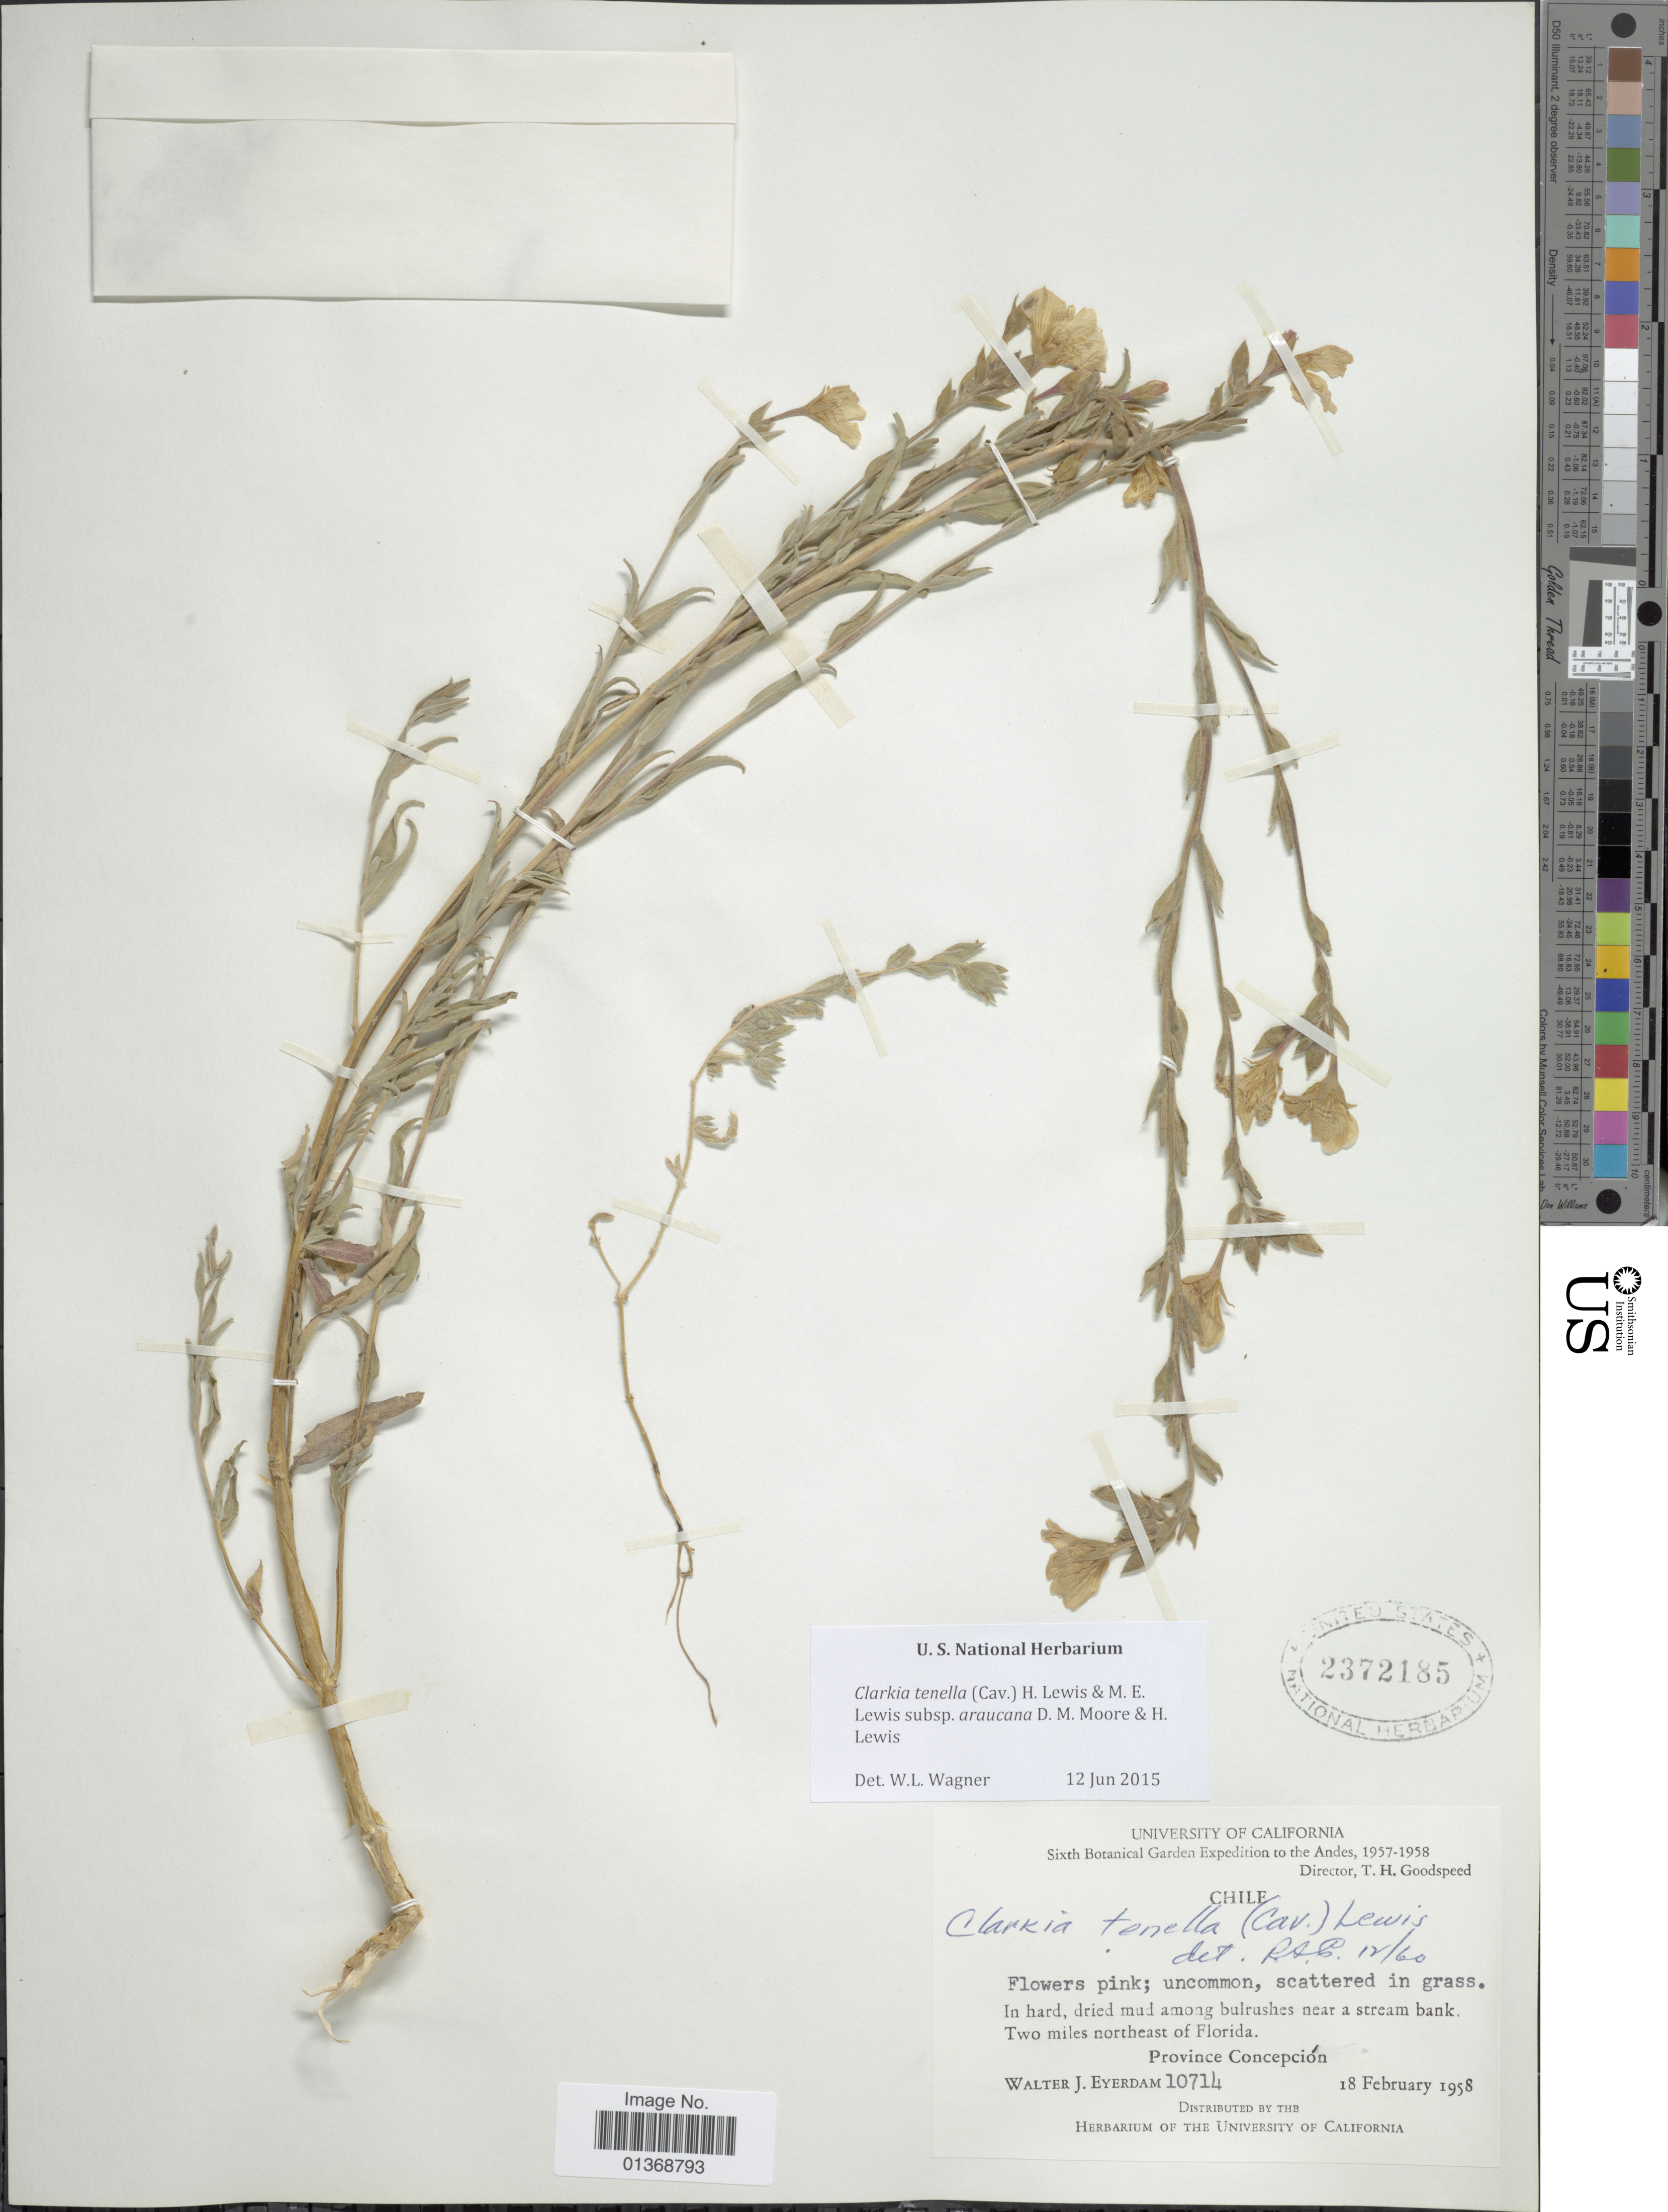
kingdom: Plantae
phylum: Tracheophyta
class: Magnoliopsida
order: Myrtales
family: Onagraceae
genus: Clarkia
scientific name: Clarkia tenella subsp. araucana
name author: D.M. Moore & F. H. Lewis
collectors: W. J. Eyerdam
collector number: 10714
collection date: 1958-02-18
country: Chile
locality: Two miles northeast of Florida, Province Concepción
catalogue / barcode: US 2372185